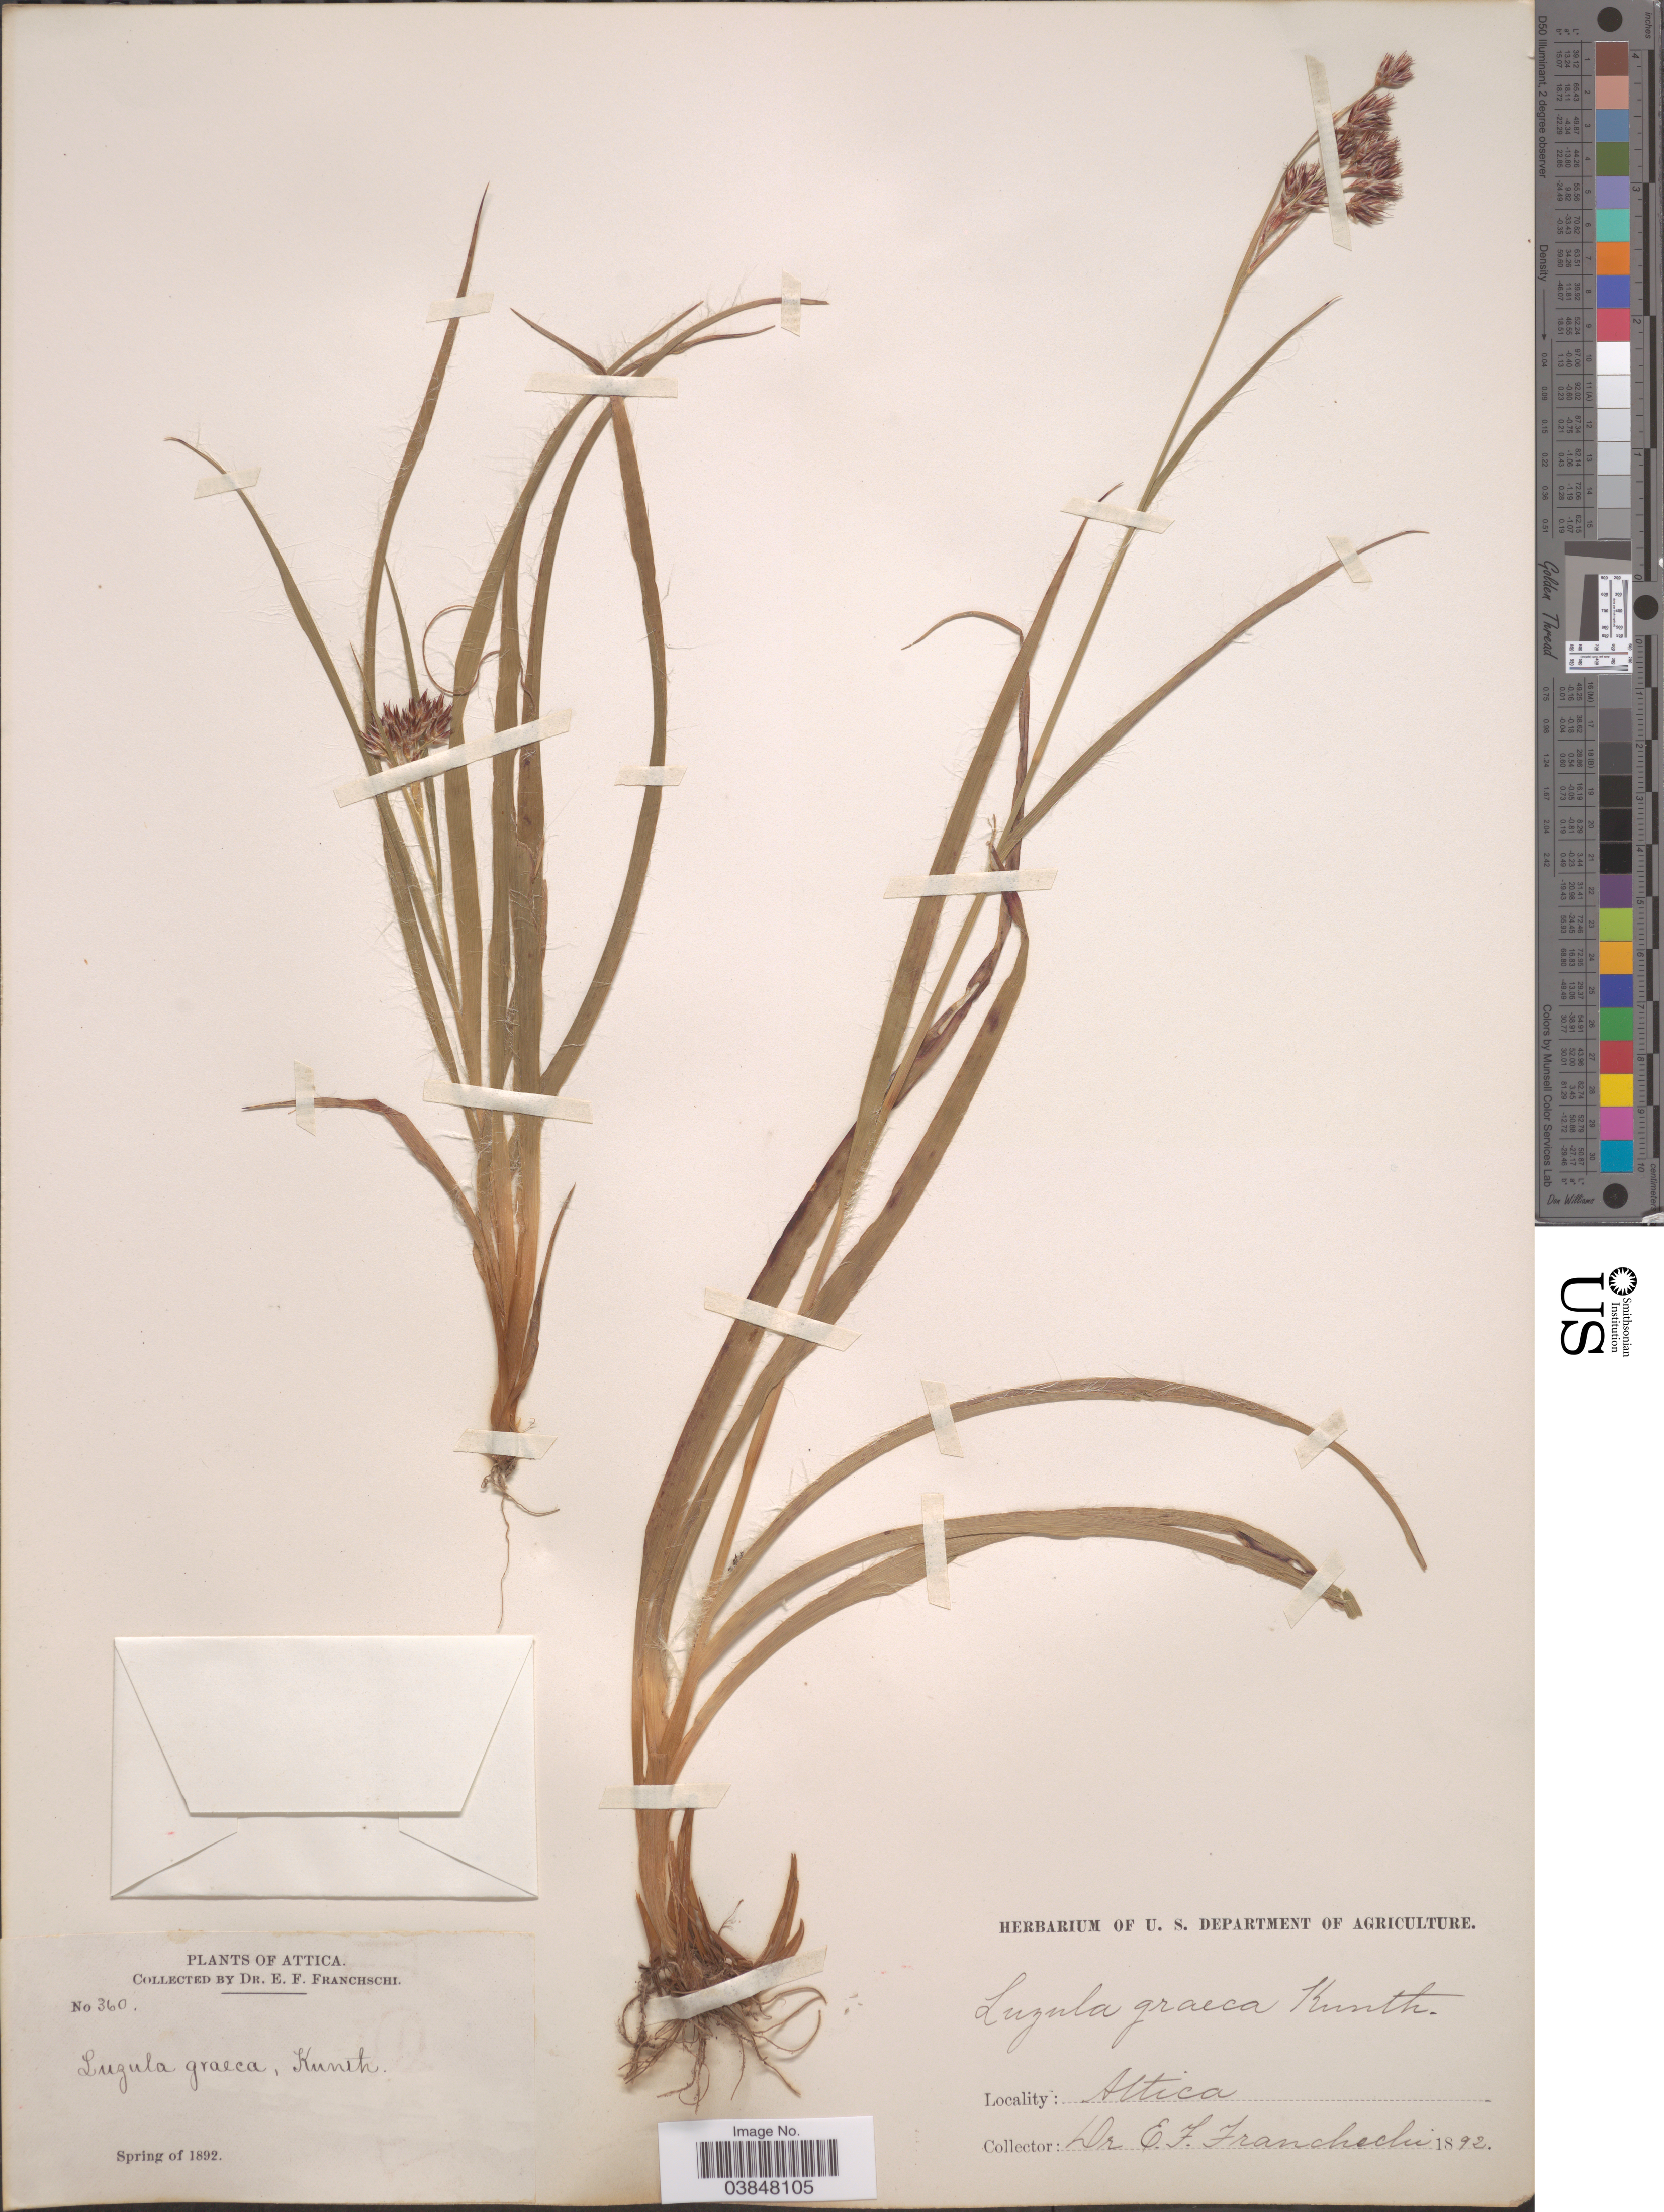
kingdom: Plantae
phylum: Tracheophyta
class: Liliopsida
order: Poales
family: Juncaceae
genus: Luzula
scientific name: Luzula nodulosa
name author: E. Mey.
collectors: E. Franchschi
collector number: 360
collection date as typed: Spring of 1892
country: Greece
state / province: Attica